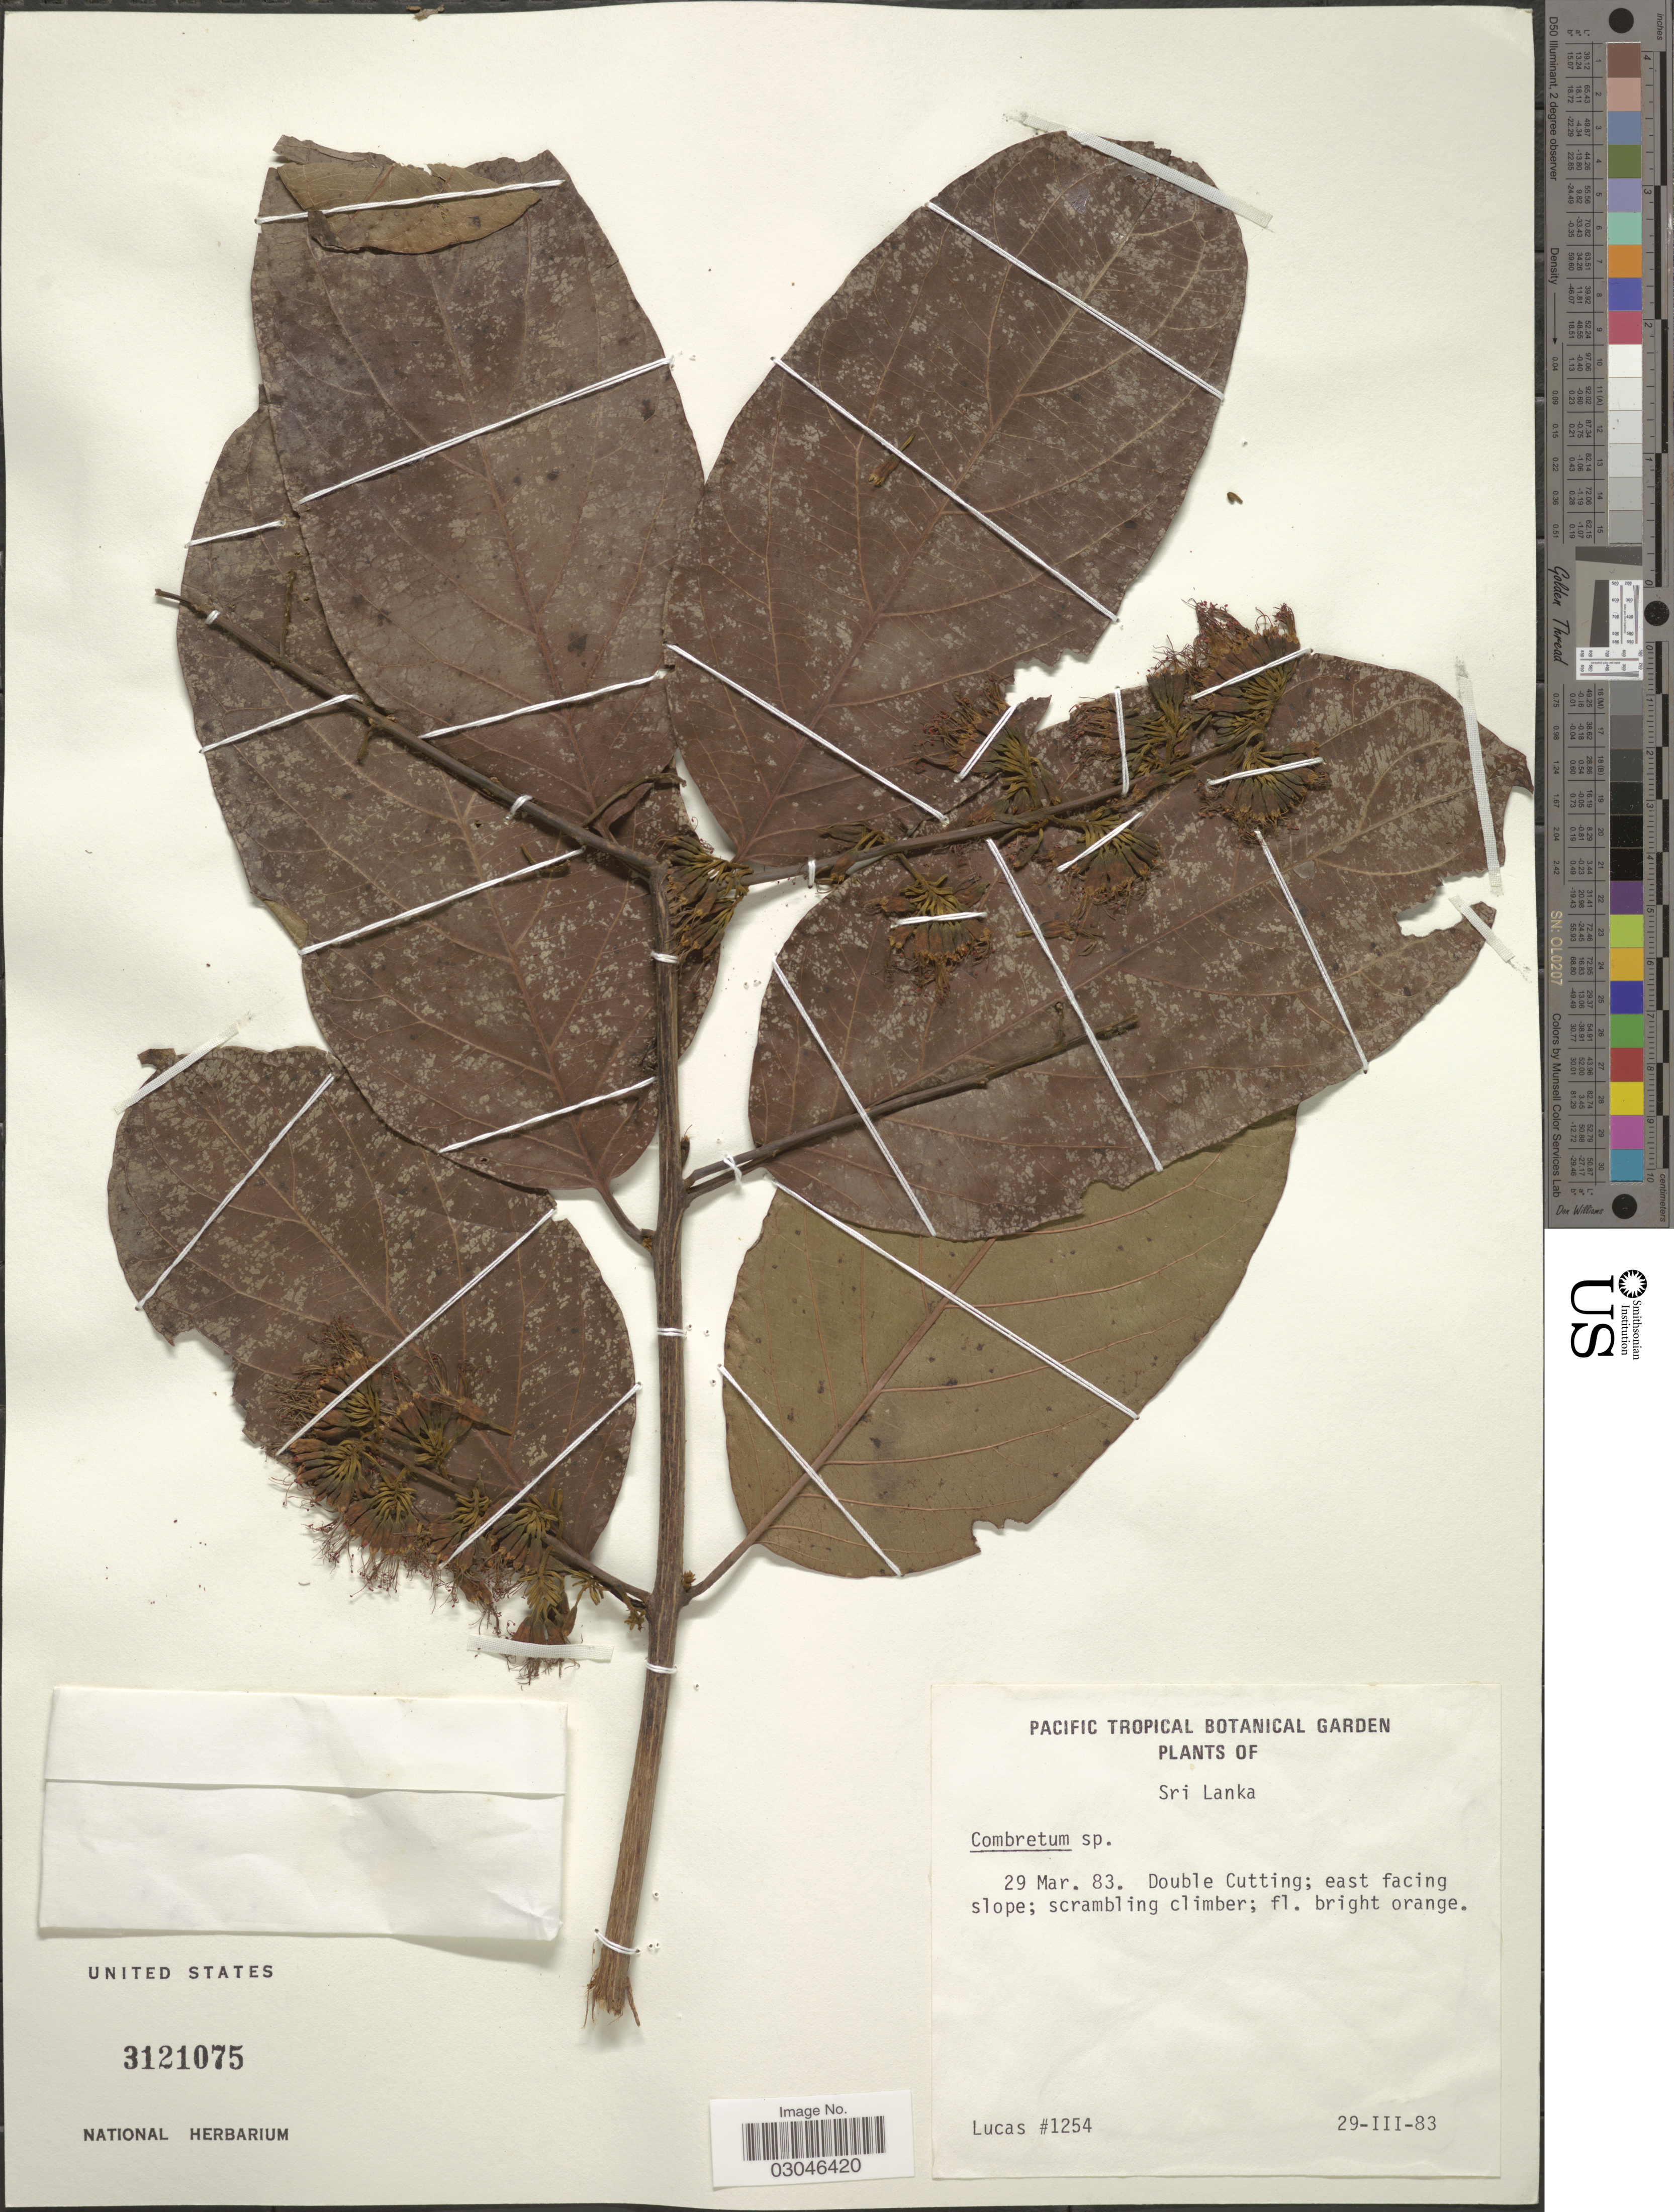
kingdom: Plantae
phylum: Tracheophyta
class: Magnoliopsida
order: Myrtales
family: Combretaceae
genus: Combretum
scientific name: Combretum sp.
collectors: Lucas, --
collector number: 1254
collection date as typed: Transcribed d/m/y: 29/3/83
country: Sri Lanka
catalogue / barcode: US 3121075